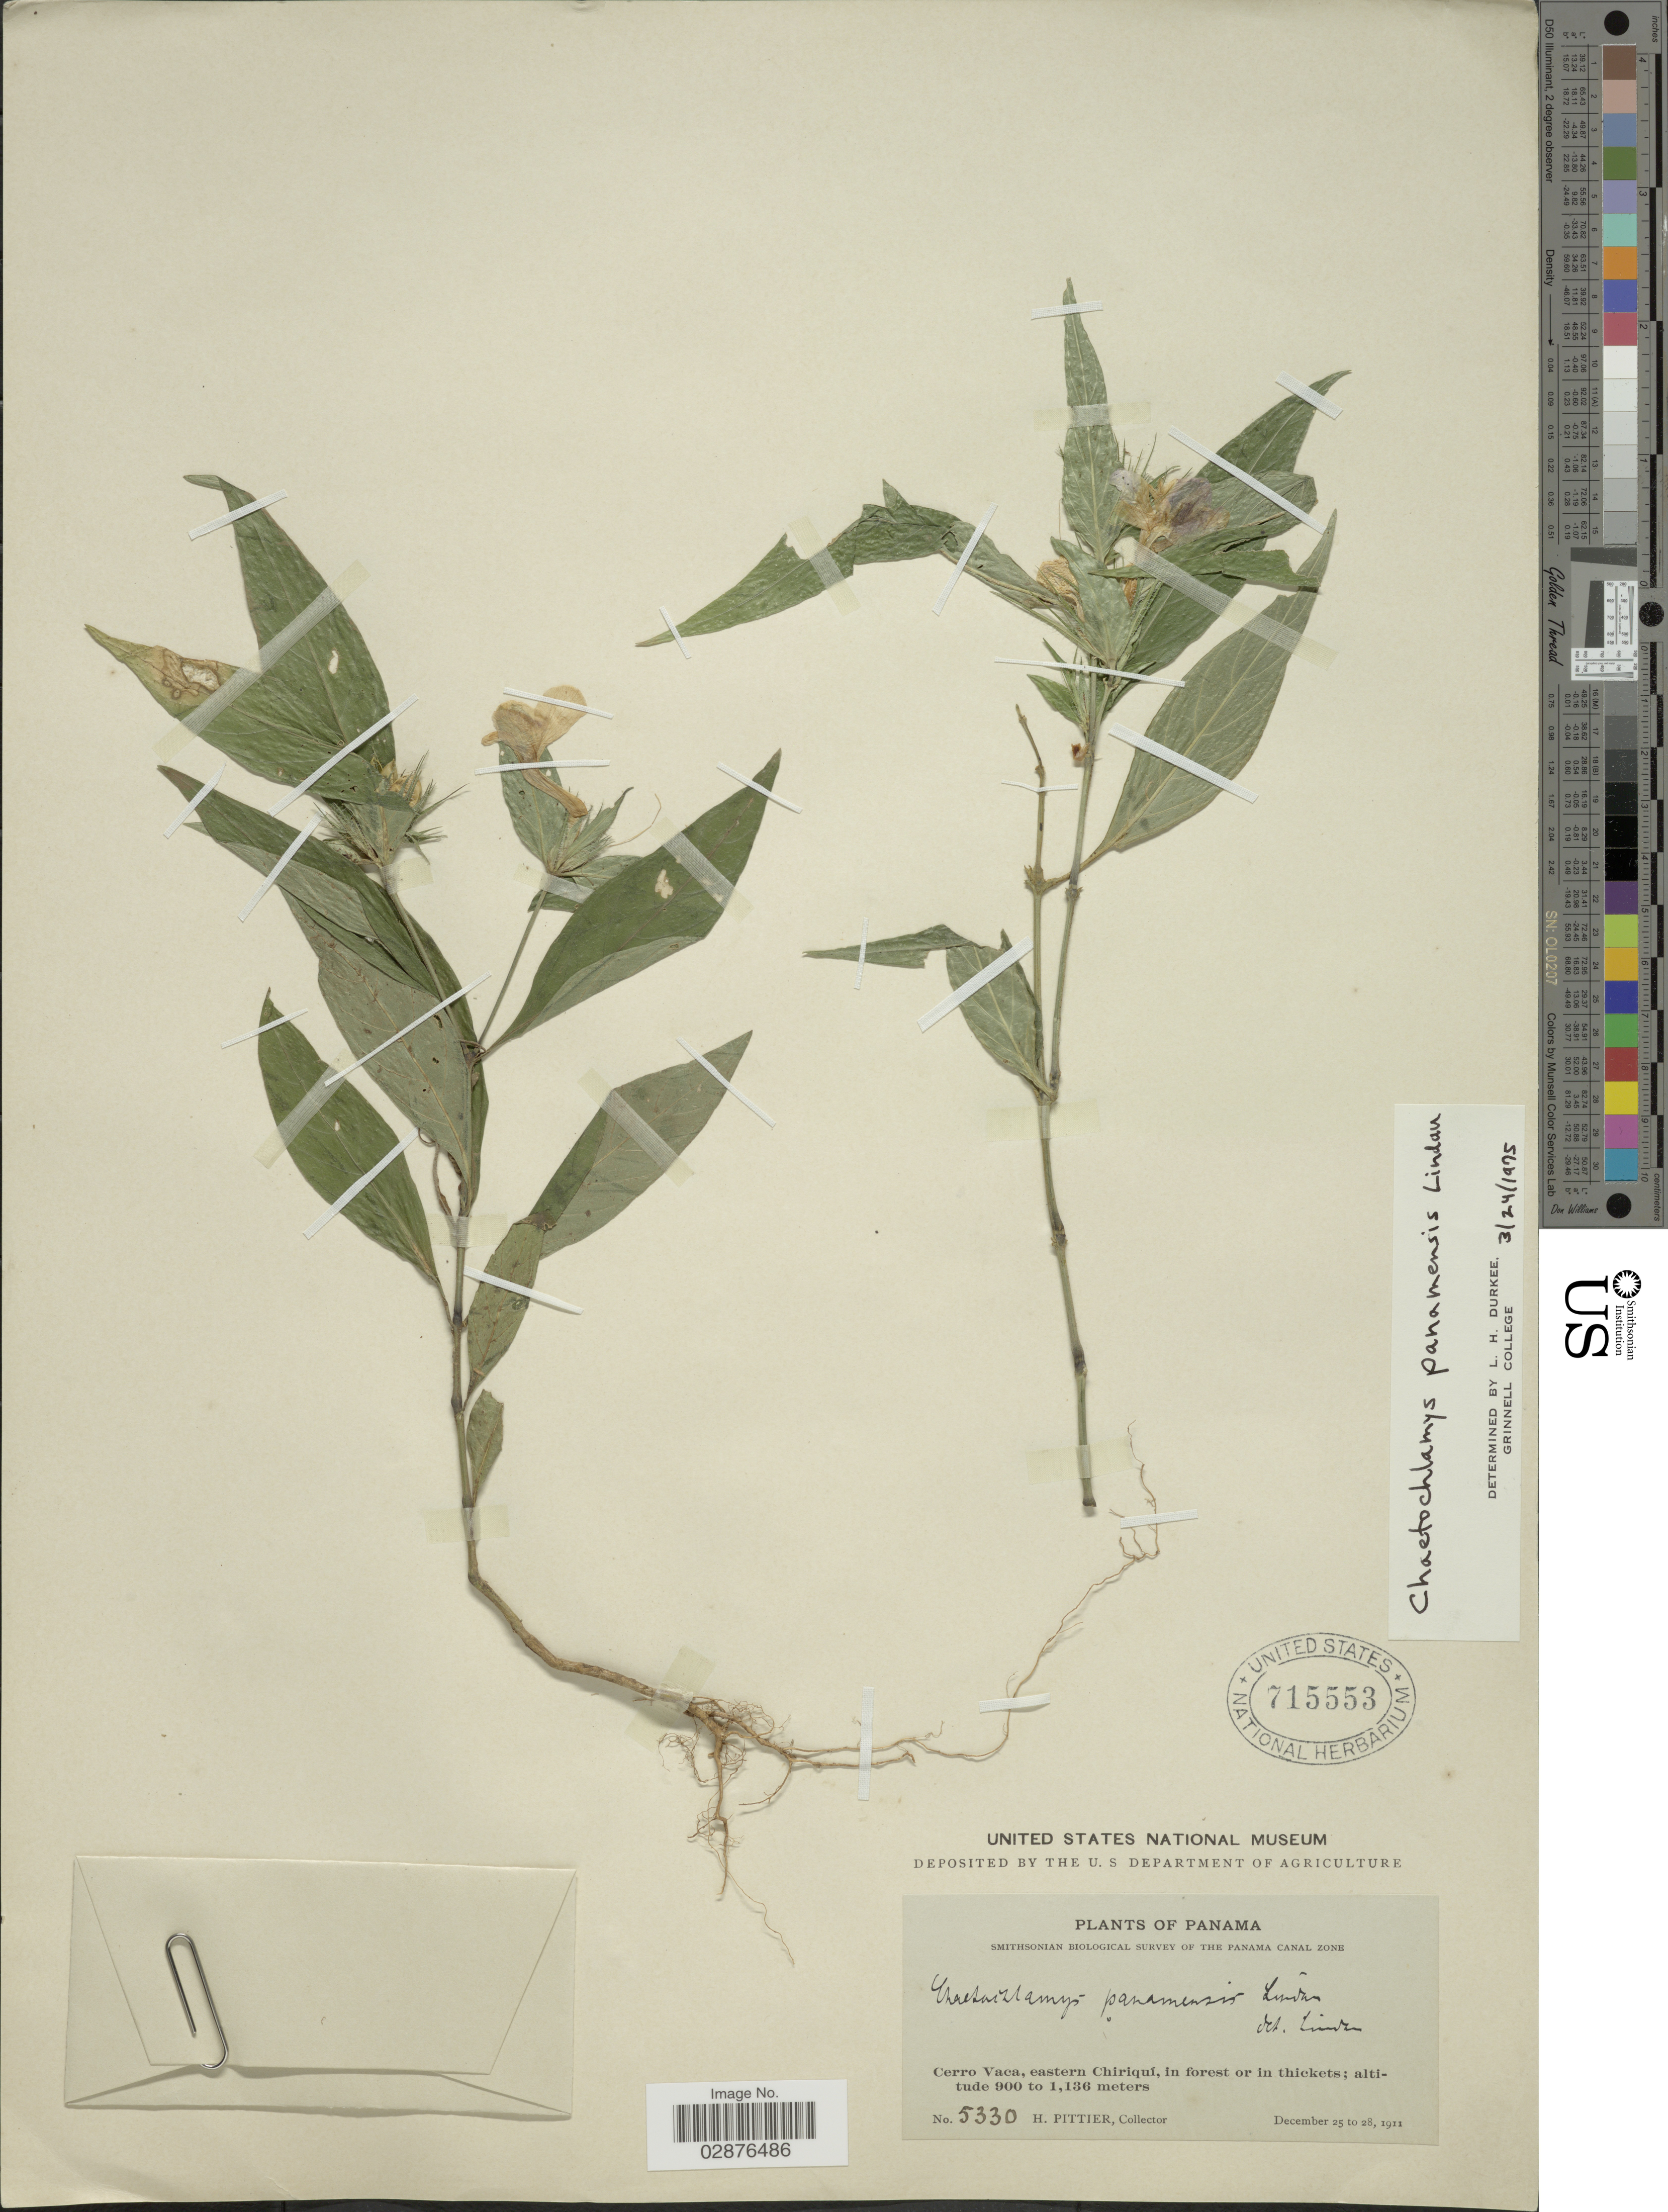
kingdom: Plantae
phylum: Tracheophyta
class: Magnoliopsida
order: Lamiales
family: Acanthaceae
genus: Justicia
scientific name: Justicia isthmensis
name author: T.F. Daniel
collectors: H. F. Pittier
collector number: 5330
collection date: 1911-12-25/1911-12-28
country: Panama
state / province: Chiriqui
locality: Cerro Vaca, eastern Chiriquí.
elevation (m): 900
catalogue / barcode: US 715553